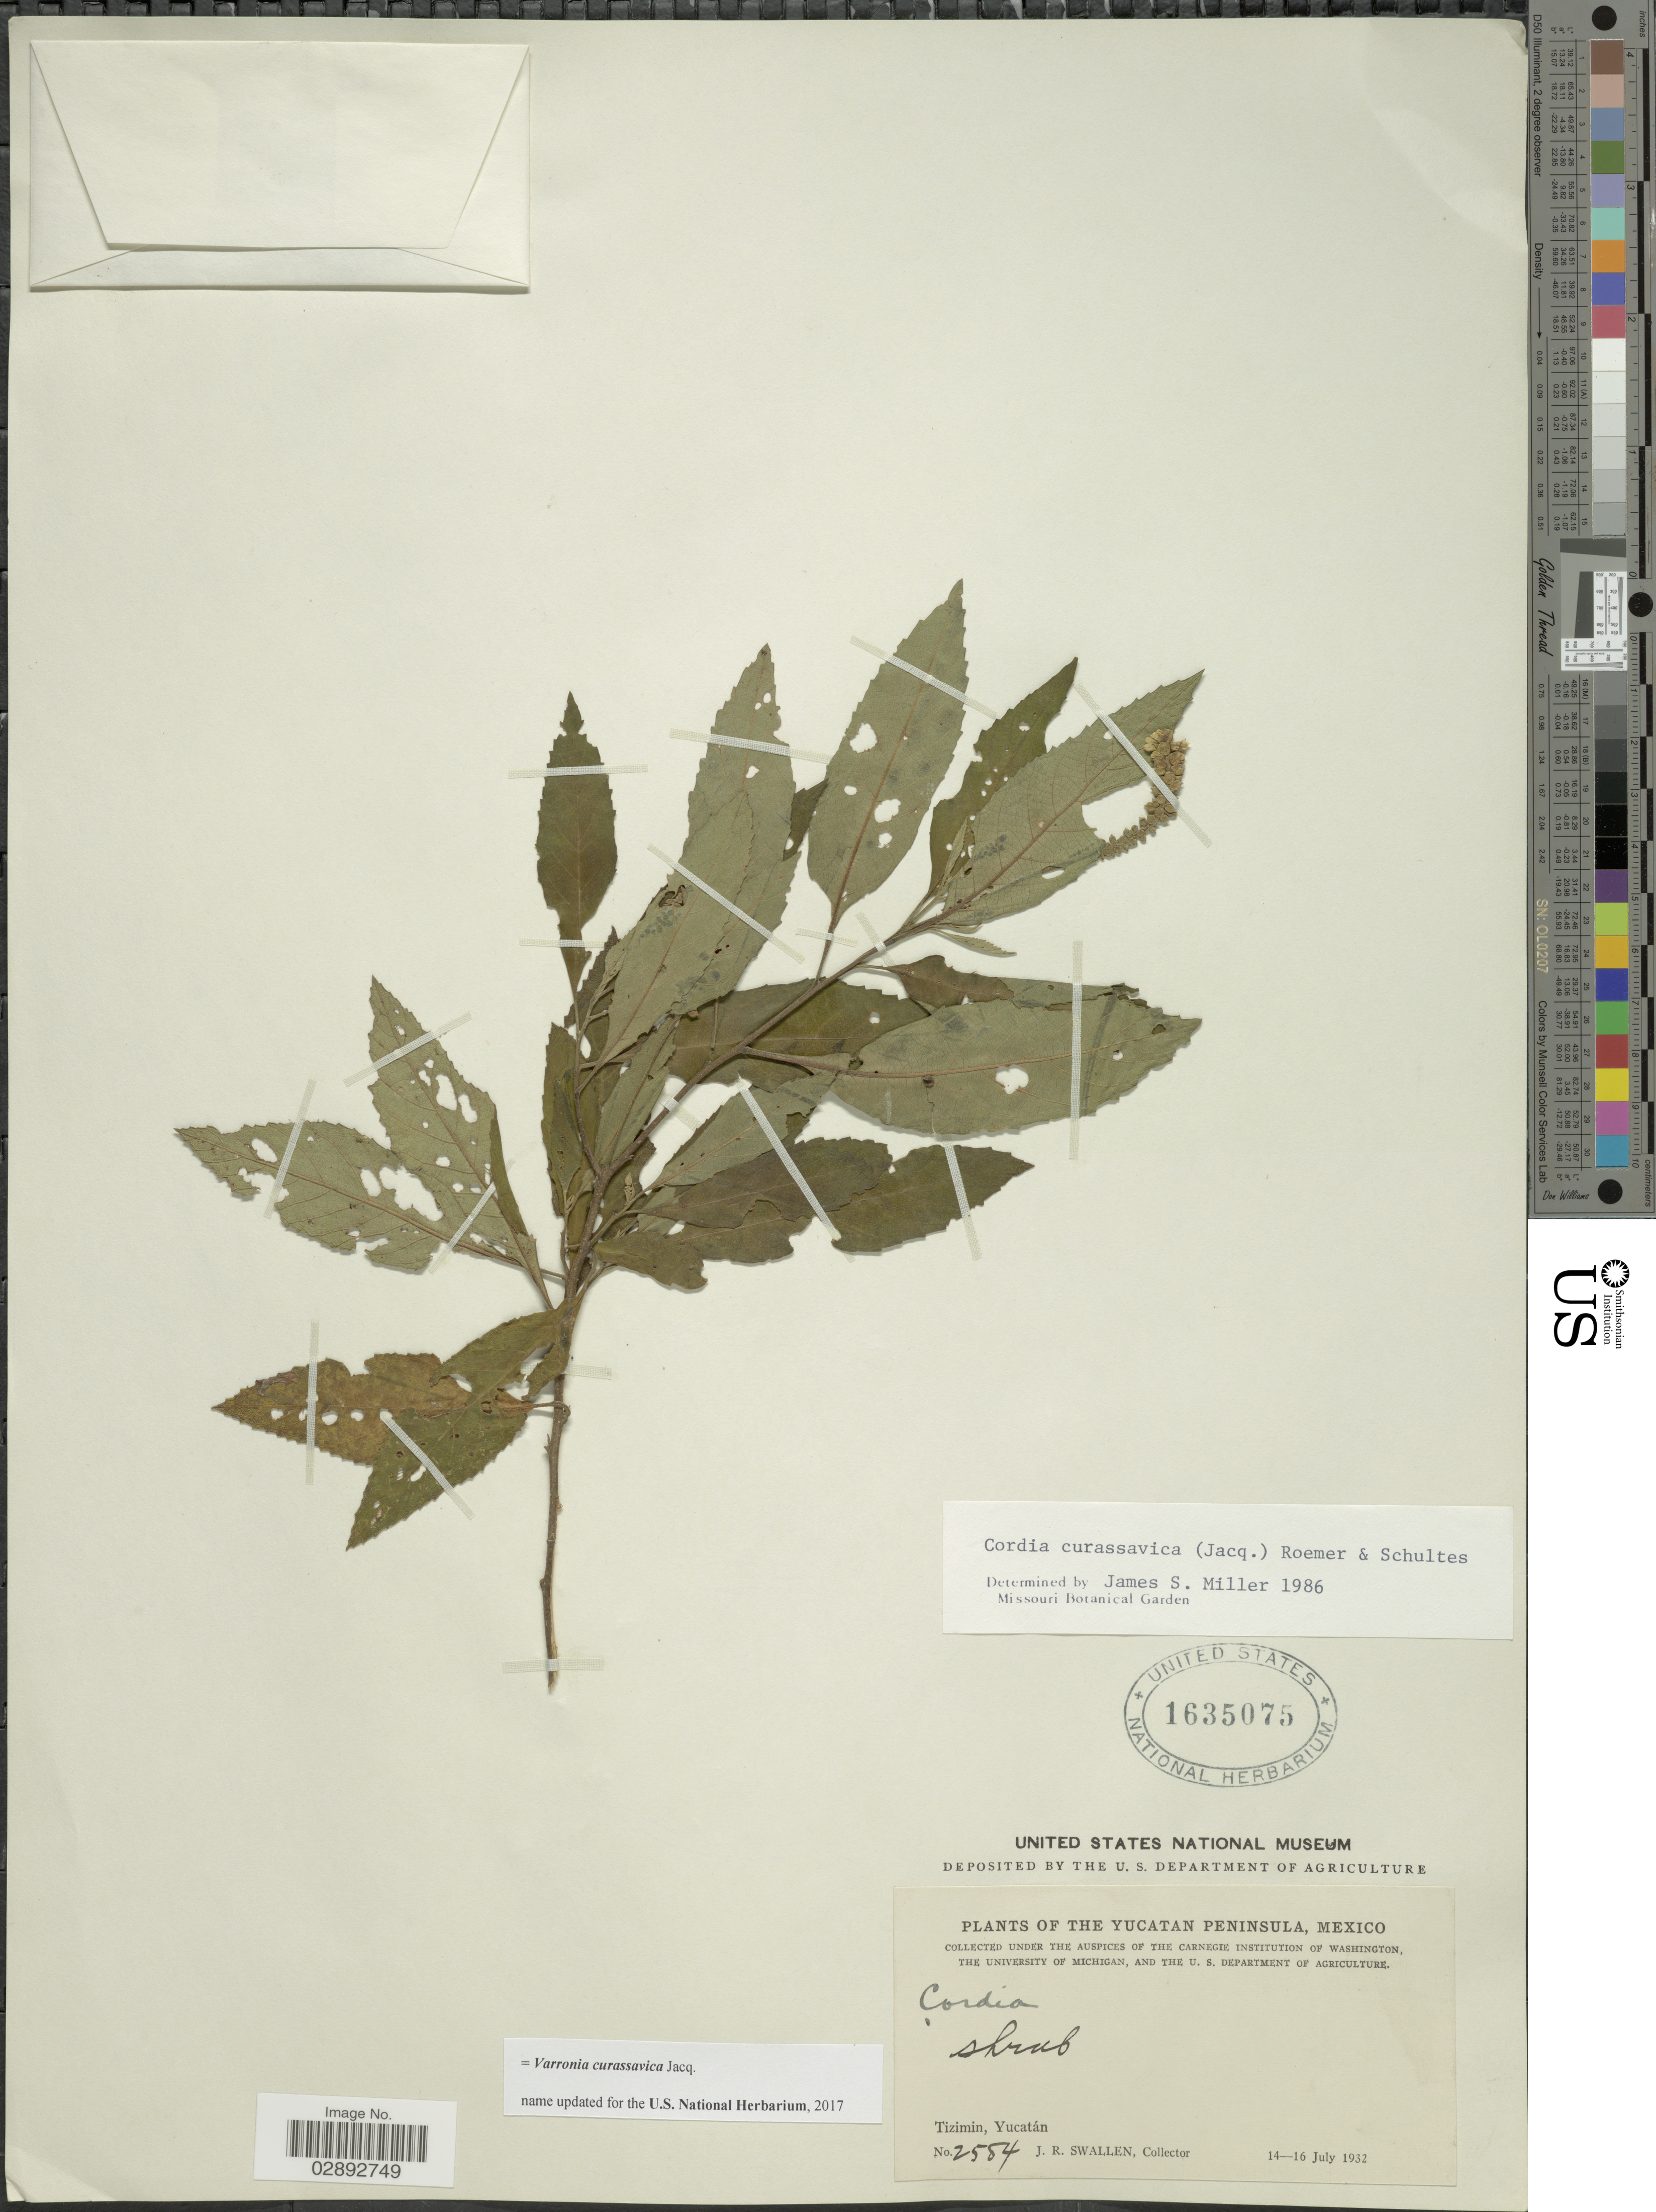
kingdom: Plantae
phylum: Tracheophyta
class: Magnoliopsida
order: Boraginales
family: Cordiaceae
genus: Varronia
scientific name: Varronia curassavica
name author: Jacq.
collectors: J. R. Swallen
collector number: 2584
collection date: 1932-07-14/1932-07-16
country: Mexico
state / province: Yucatán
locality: Yucatan Peninsula. Tizimin.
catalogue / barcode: US 1635075